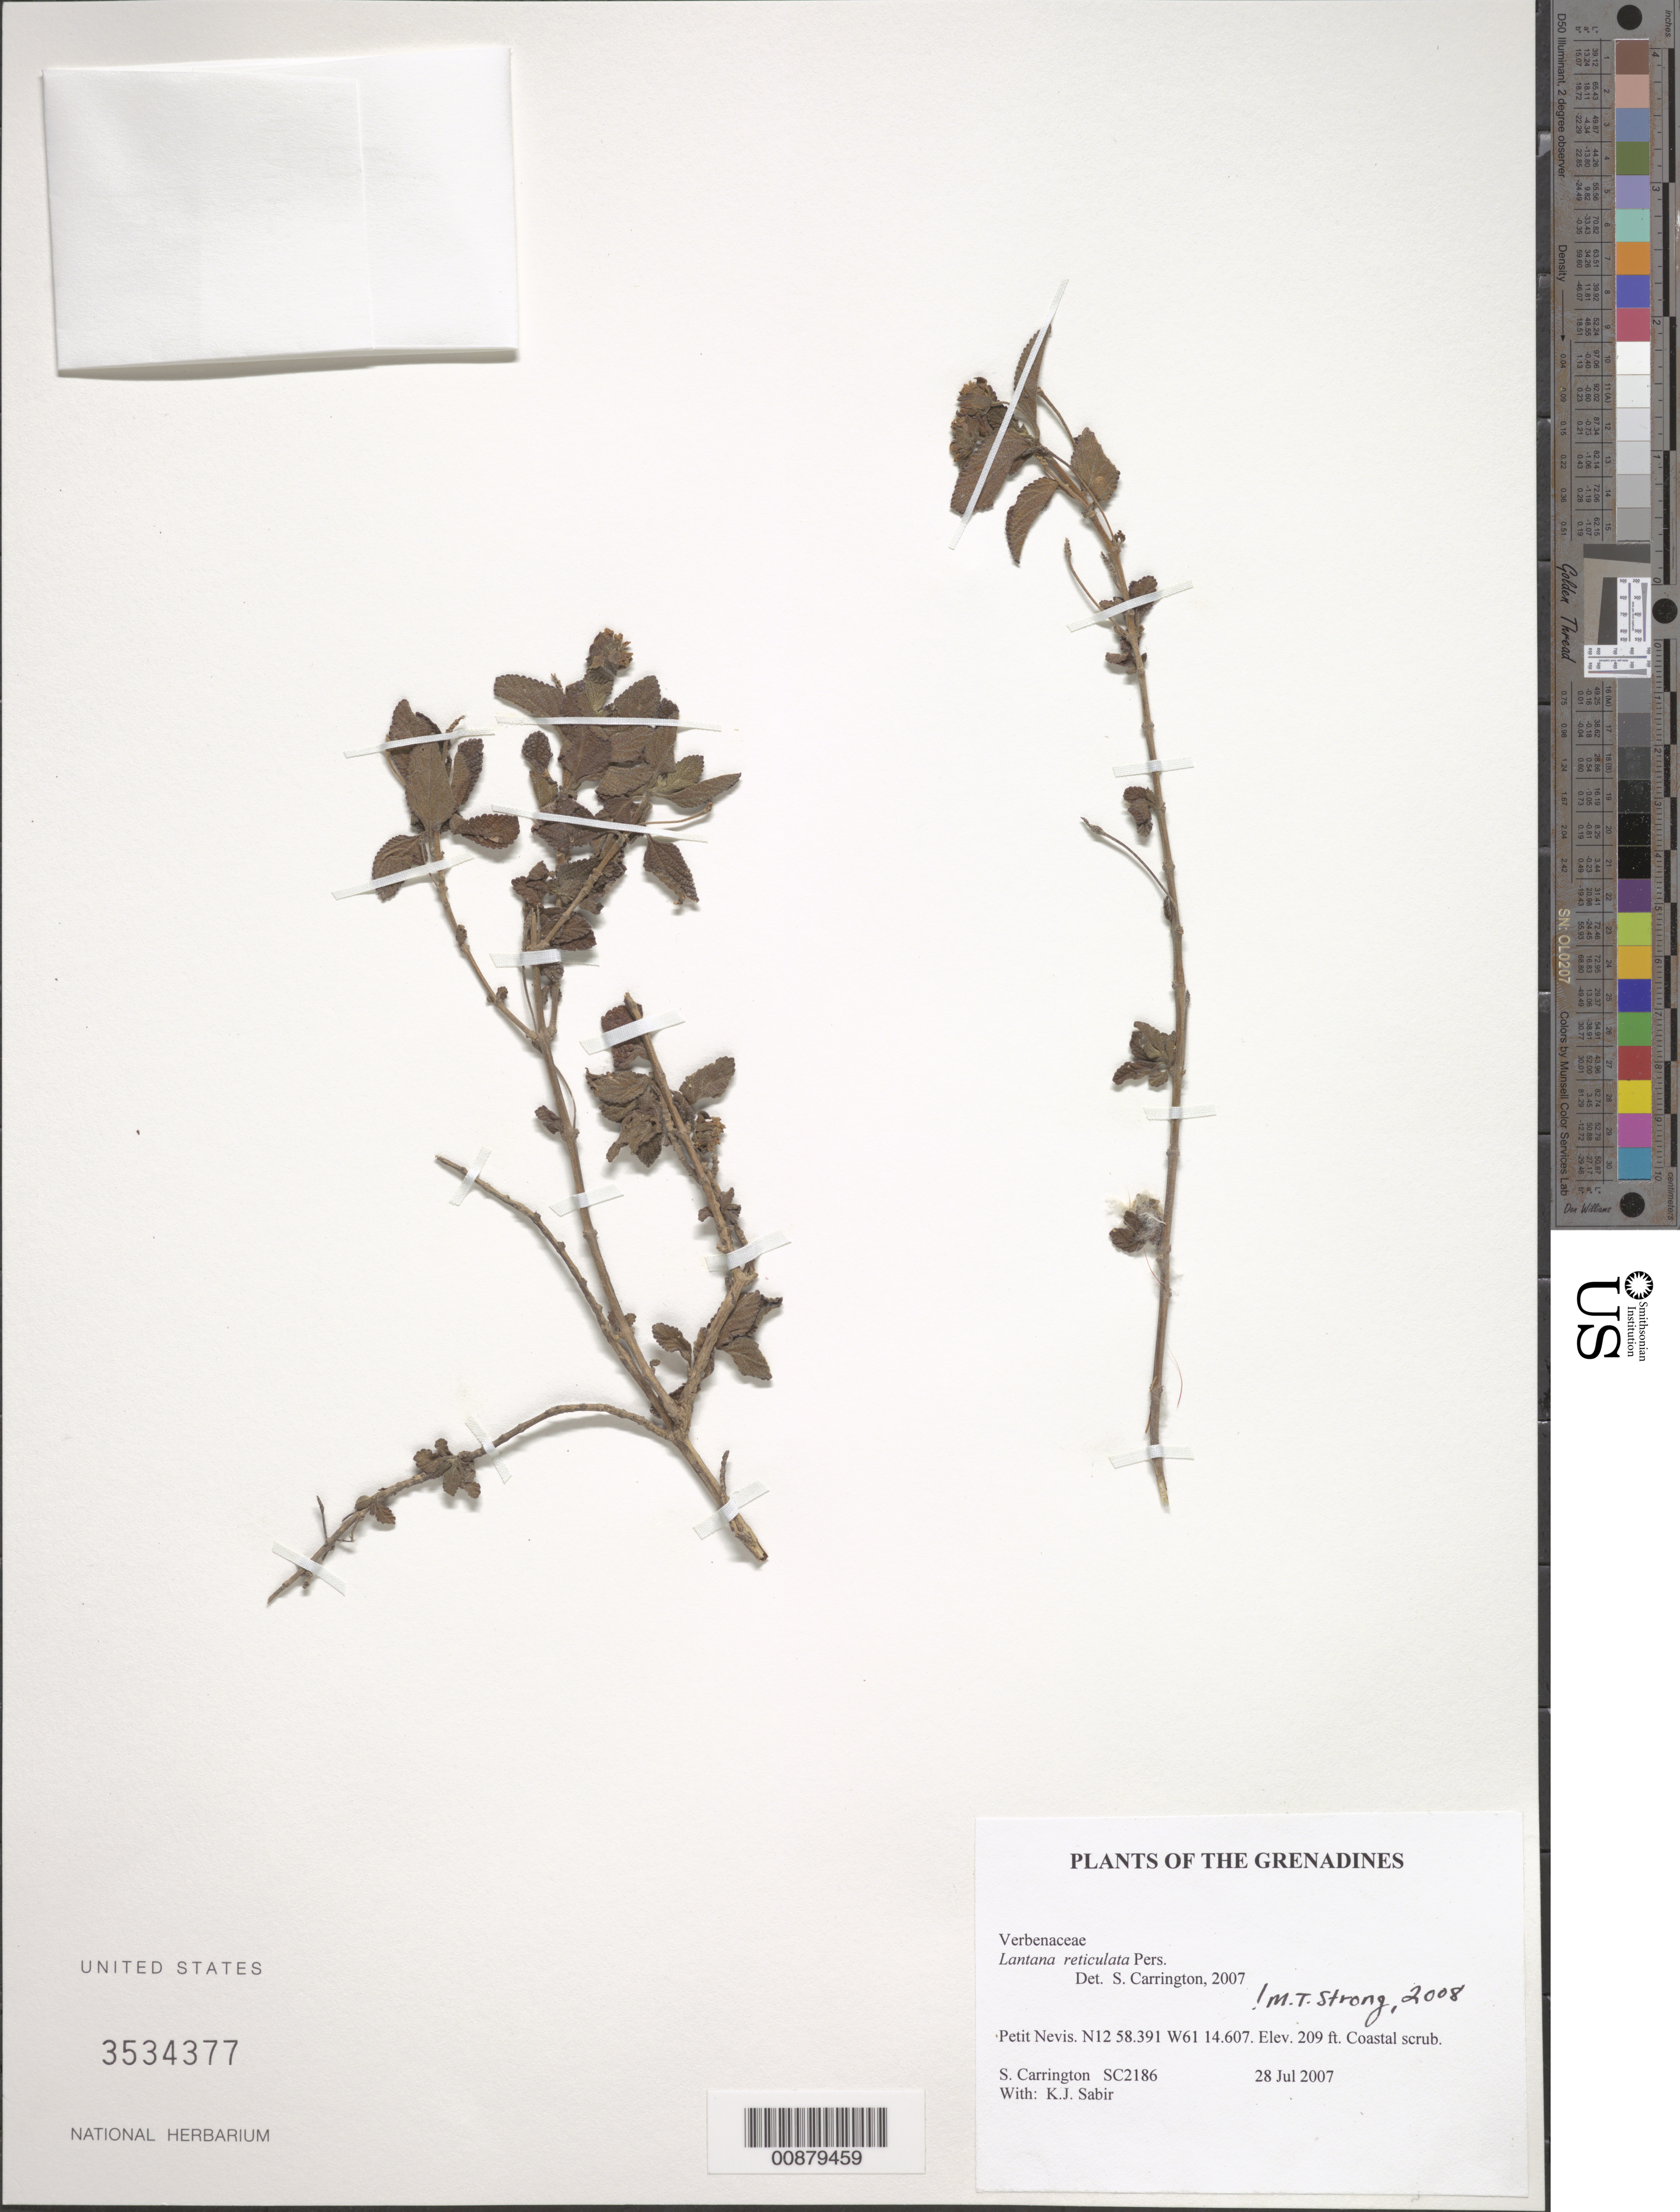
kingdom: Plantae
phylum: Tracheophyta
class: Magnoliopsida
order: Lamiales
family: Verbenaceae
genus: Lantana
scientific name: Lantana reticulata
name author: Pers.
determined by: Strong, M. T., (US), Smithsonian Institution - National Museum of Natural History (UNITED STATES)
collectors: C. M. S. Carrington & K. Sabir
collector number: SC 2186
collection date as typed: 28 Jul 2007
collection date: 2007-07-28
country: St. Vincent - Grenadines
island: Petit Nevis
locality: Petit Nevis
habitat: coastal scrub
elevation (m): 64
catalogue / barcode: US 3534377